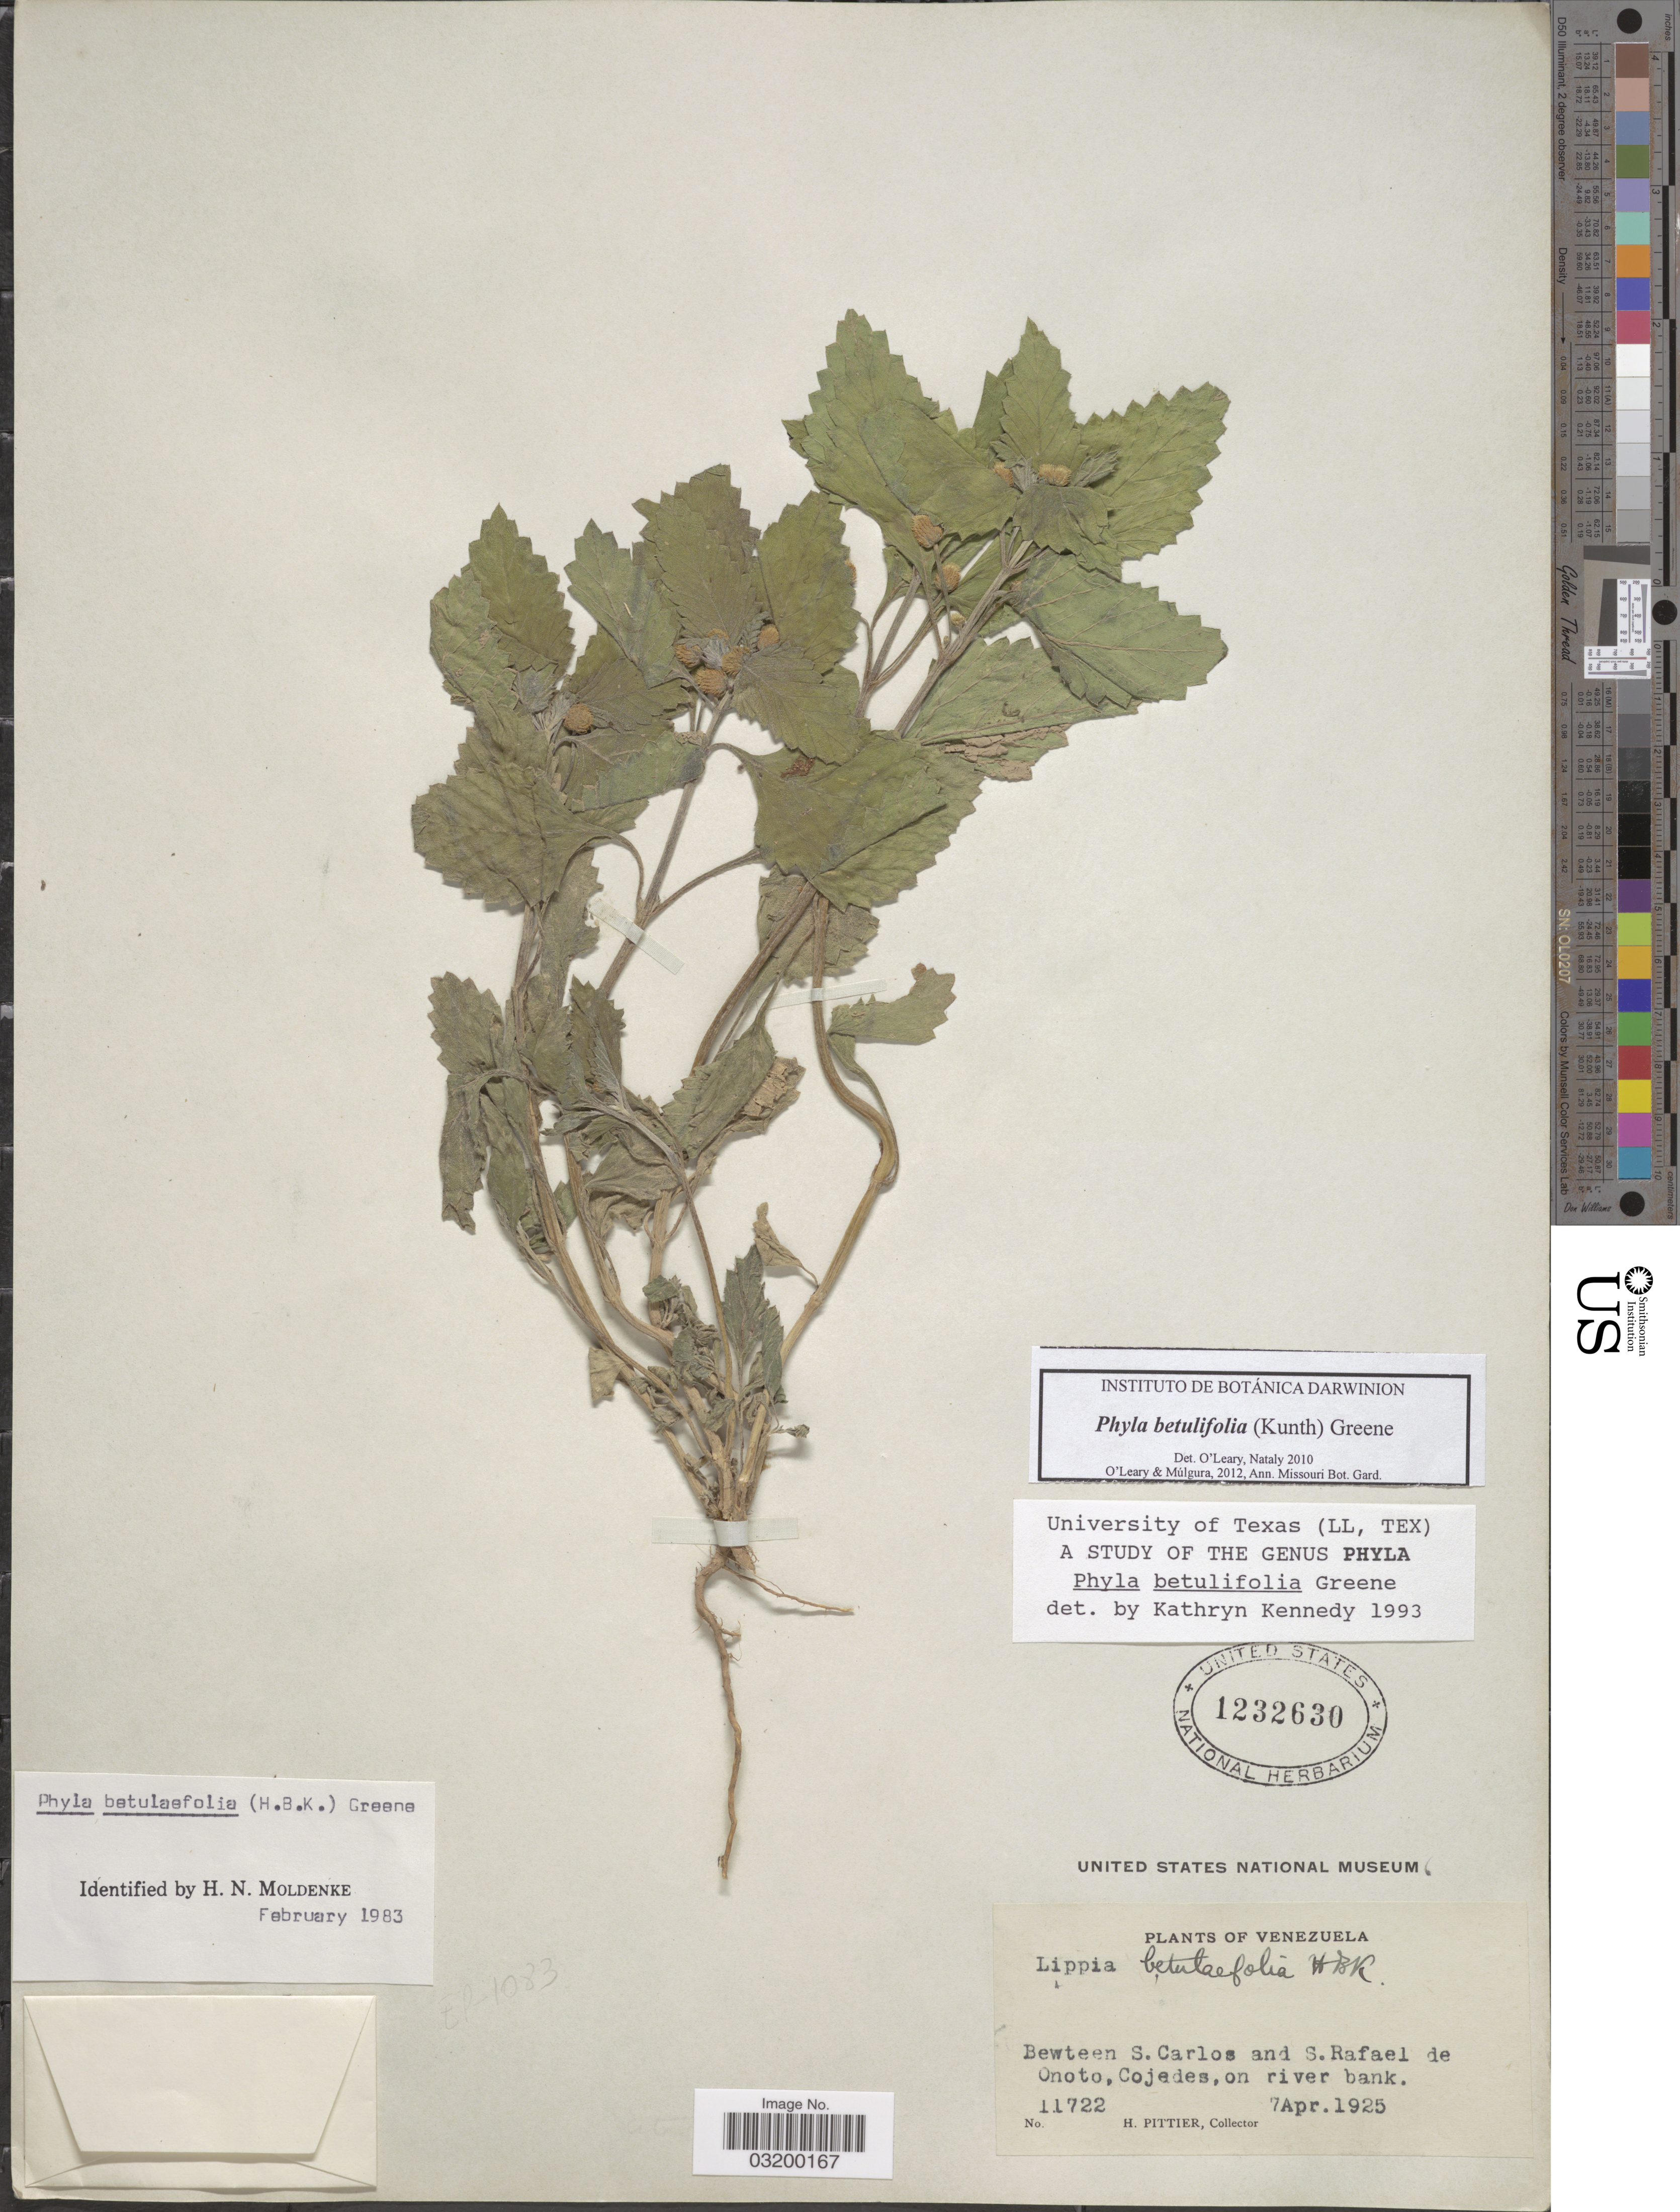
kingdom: Plantae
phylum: Tracheophyta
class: Magnoliopsida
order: Lamiales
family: Verbenaceae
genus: Phyla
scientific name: Phyla betulifolia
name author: (Kunth) Greene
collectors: H. F. Pittier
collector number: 11722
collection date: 1925-04-07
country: Venezuela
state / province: Cojedes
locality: Between S. Carlos and S. Rafael de Onoto, on river bank.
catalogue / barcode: US 1232630